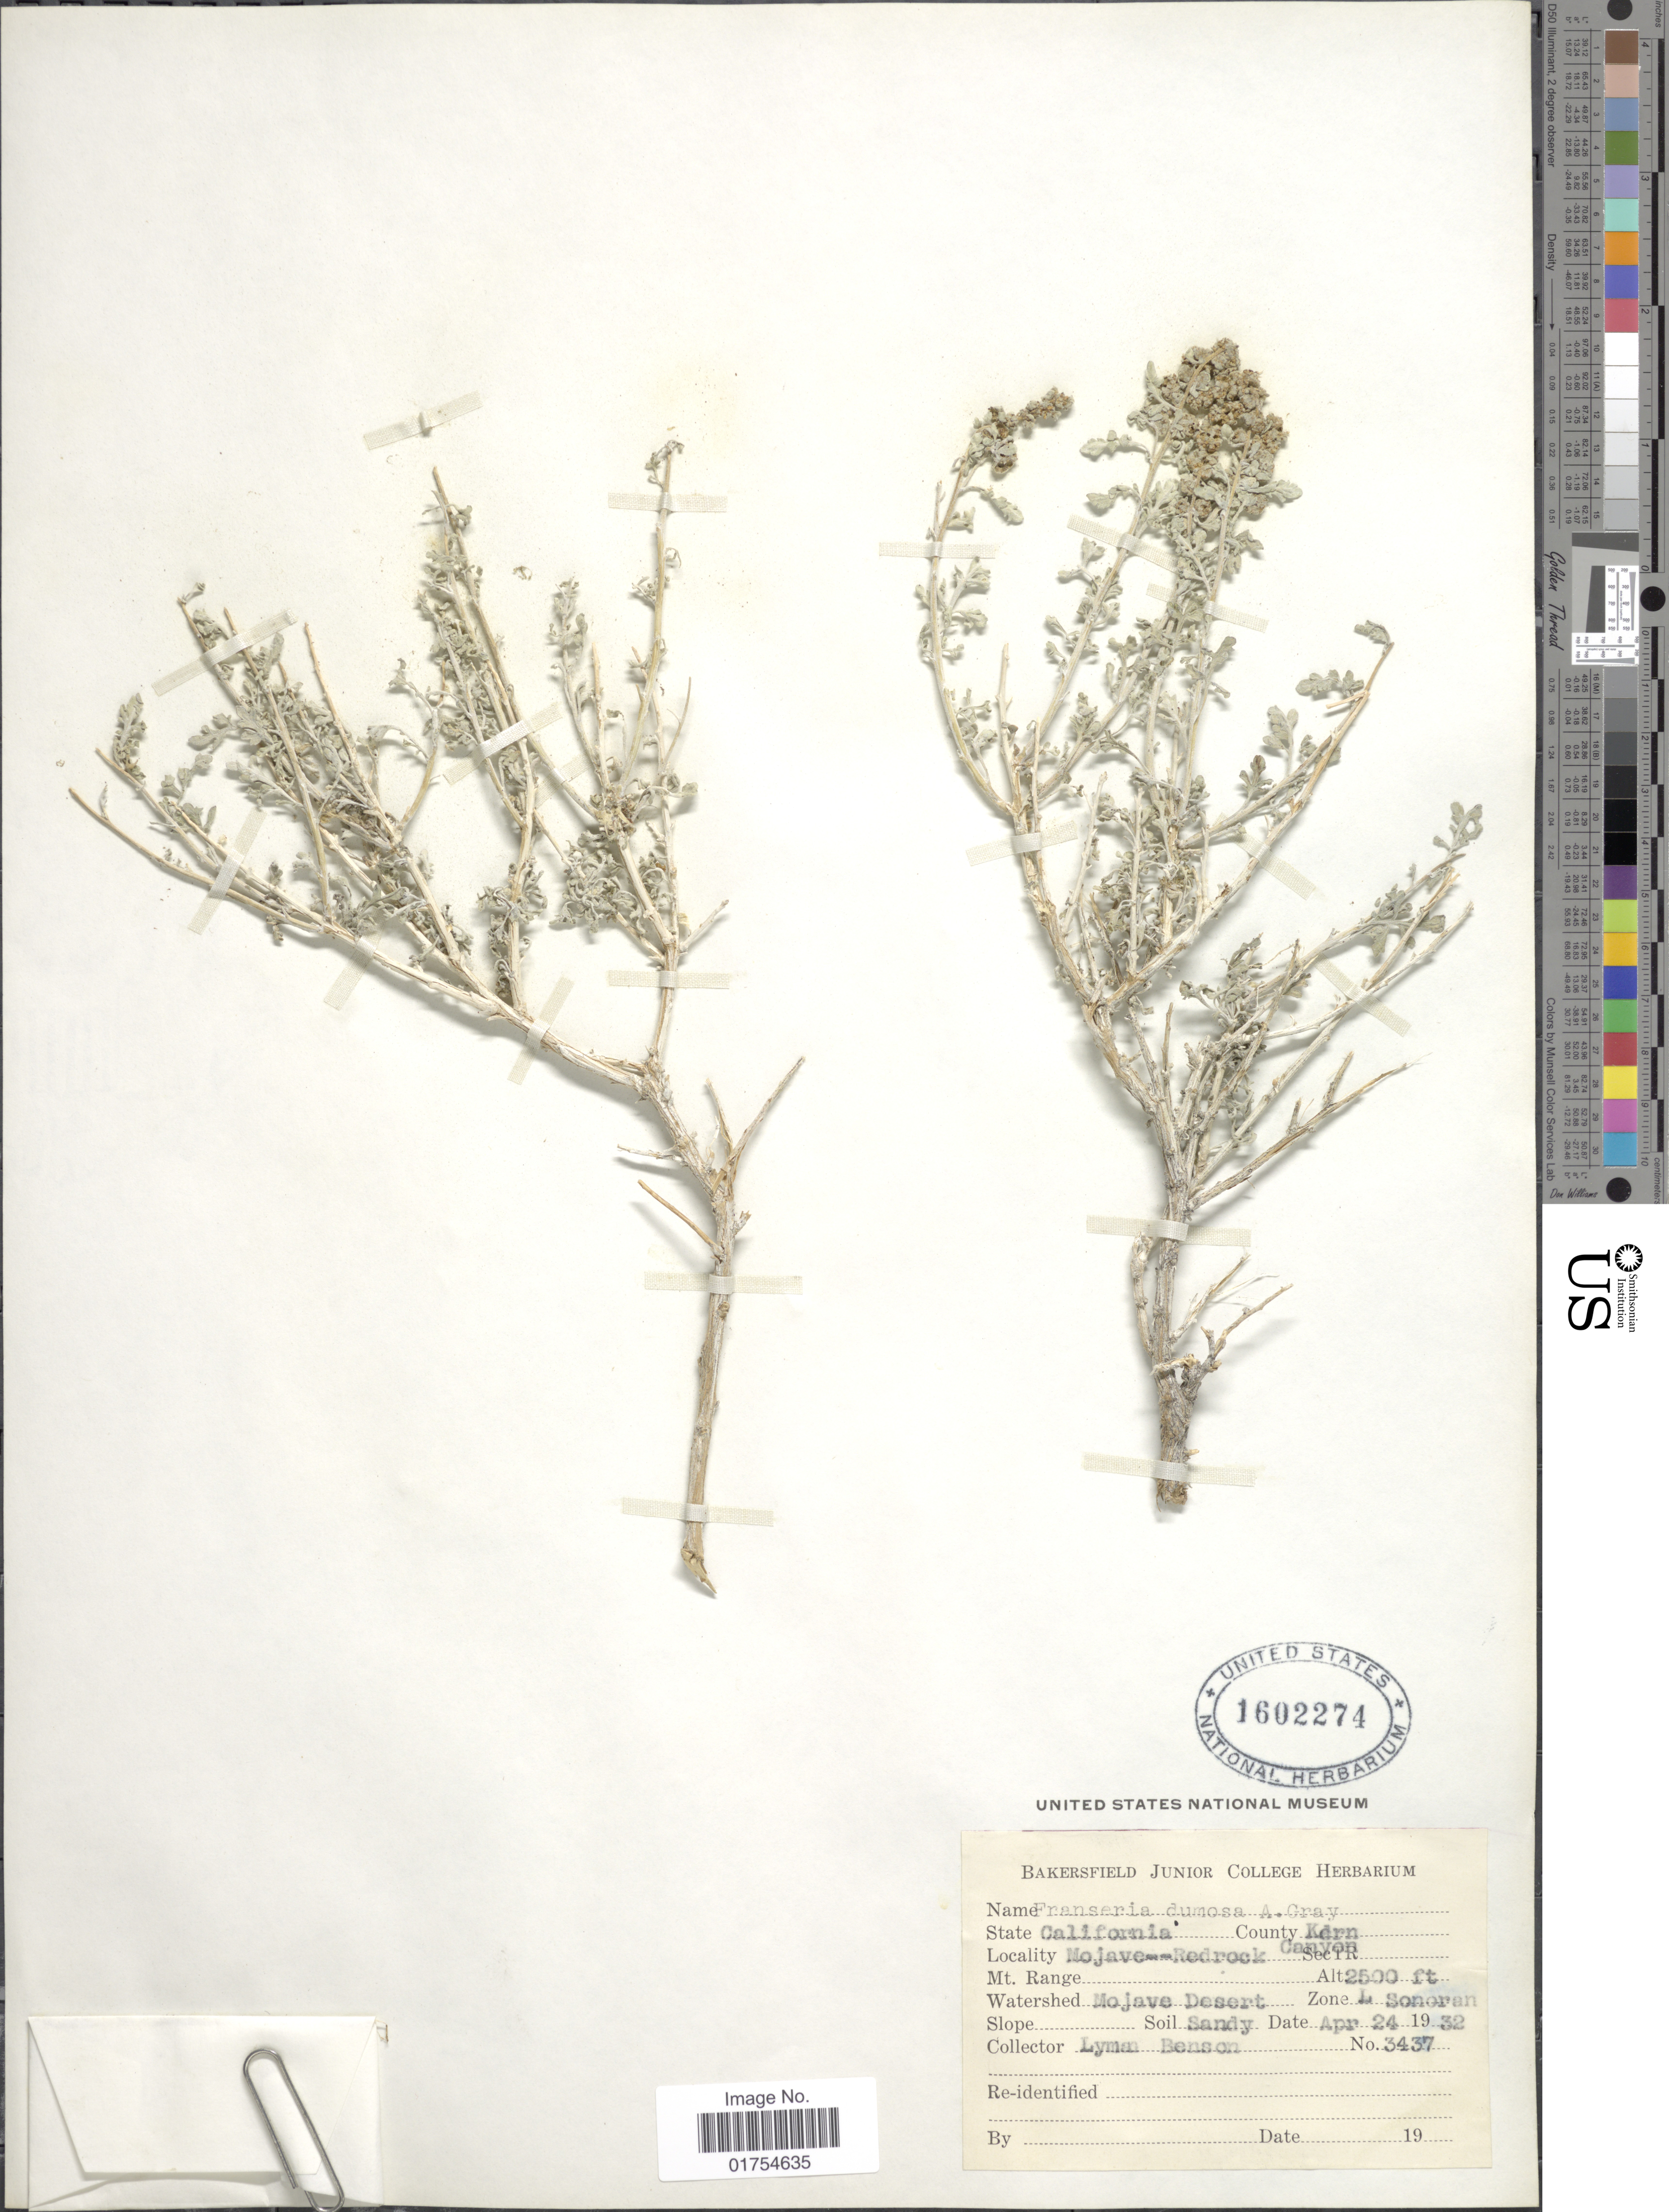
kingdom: Plantae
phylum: Tracheophyta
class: Magnoliopsida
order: Asterales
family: Asteraceae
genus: Franseria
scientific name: Franseria dumosa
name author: A. Gray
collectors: L. D. Benson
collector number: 3437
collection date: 1932-04-24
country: United States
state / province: California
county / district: Kern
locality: County Kern, Mojave-Redrock Canyon, Mojave Desert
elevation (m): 762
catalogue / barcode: US 1602274